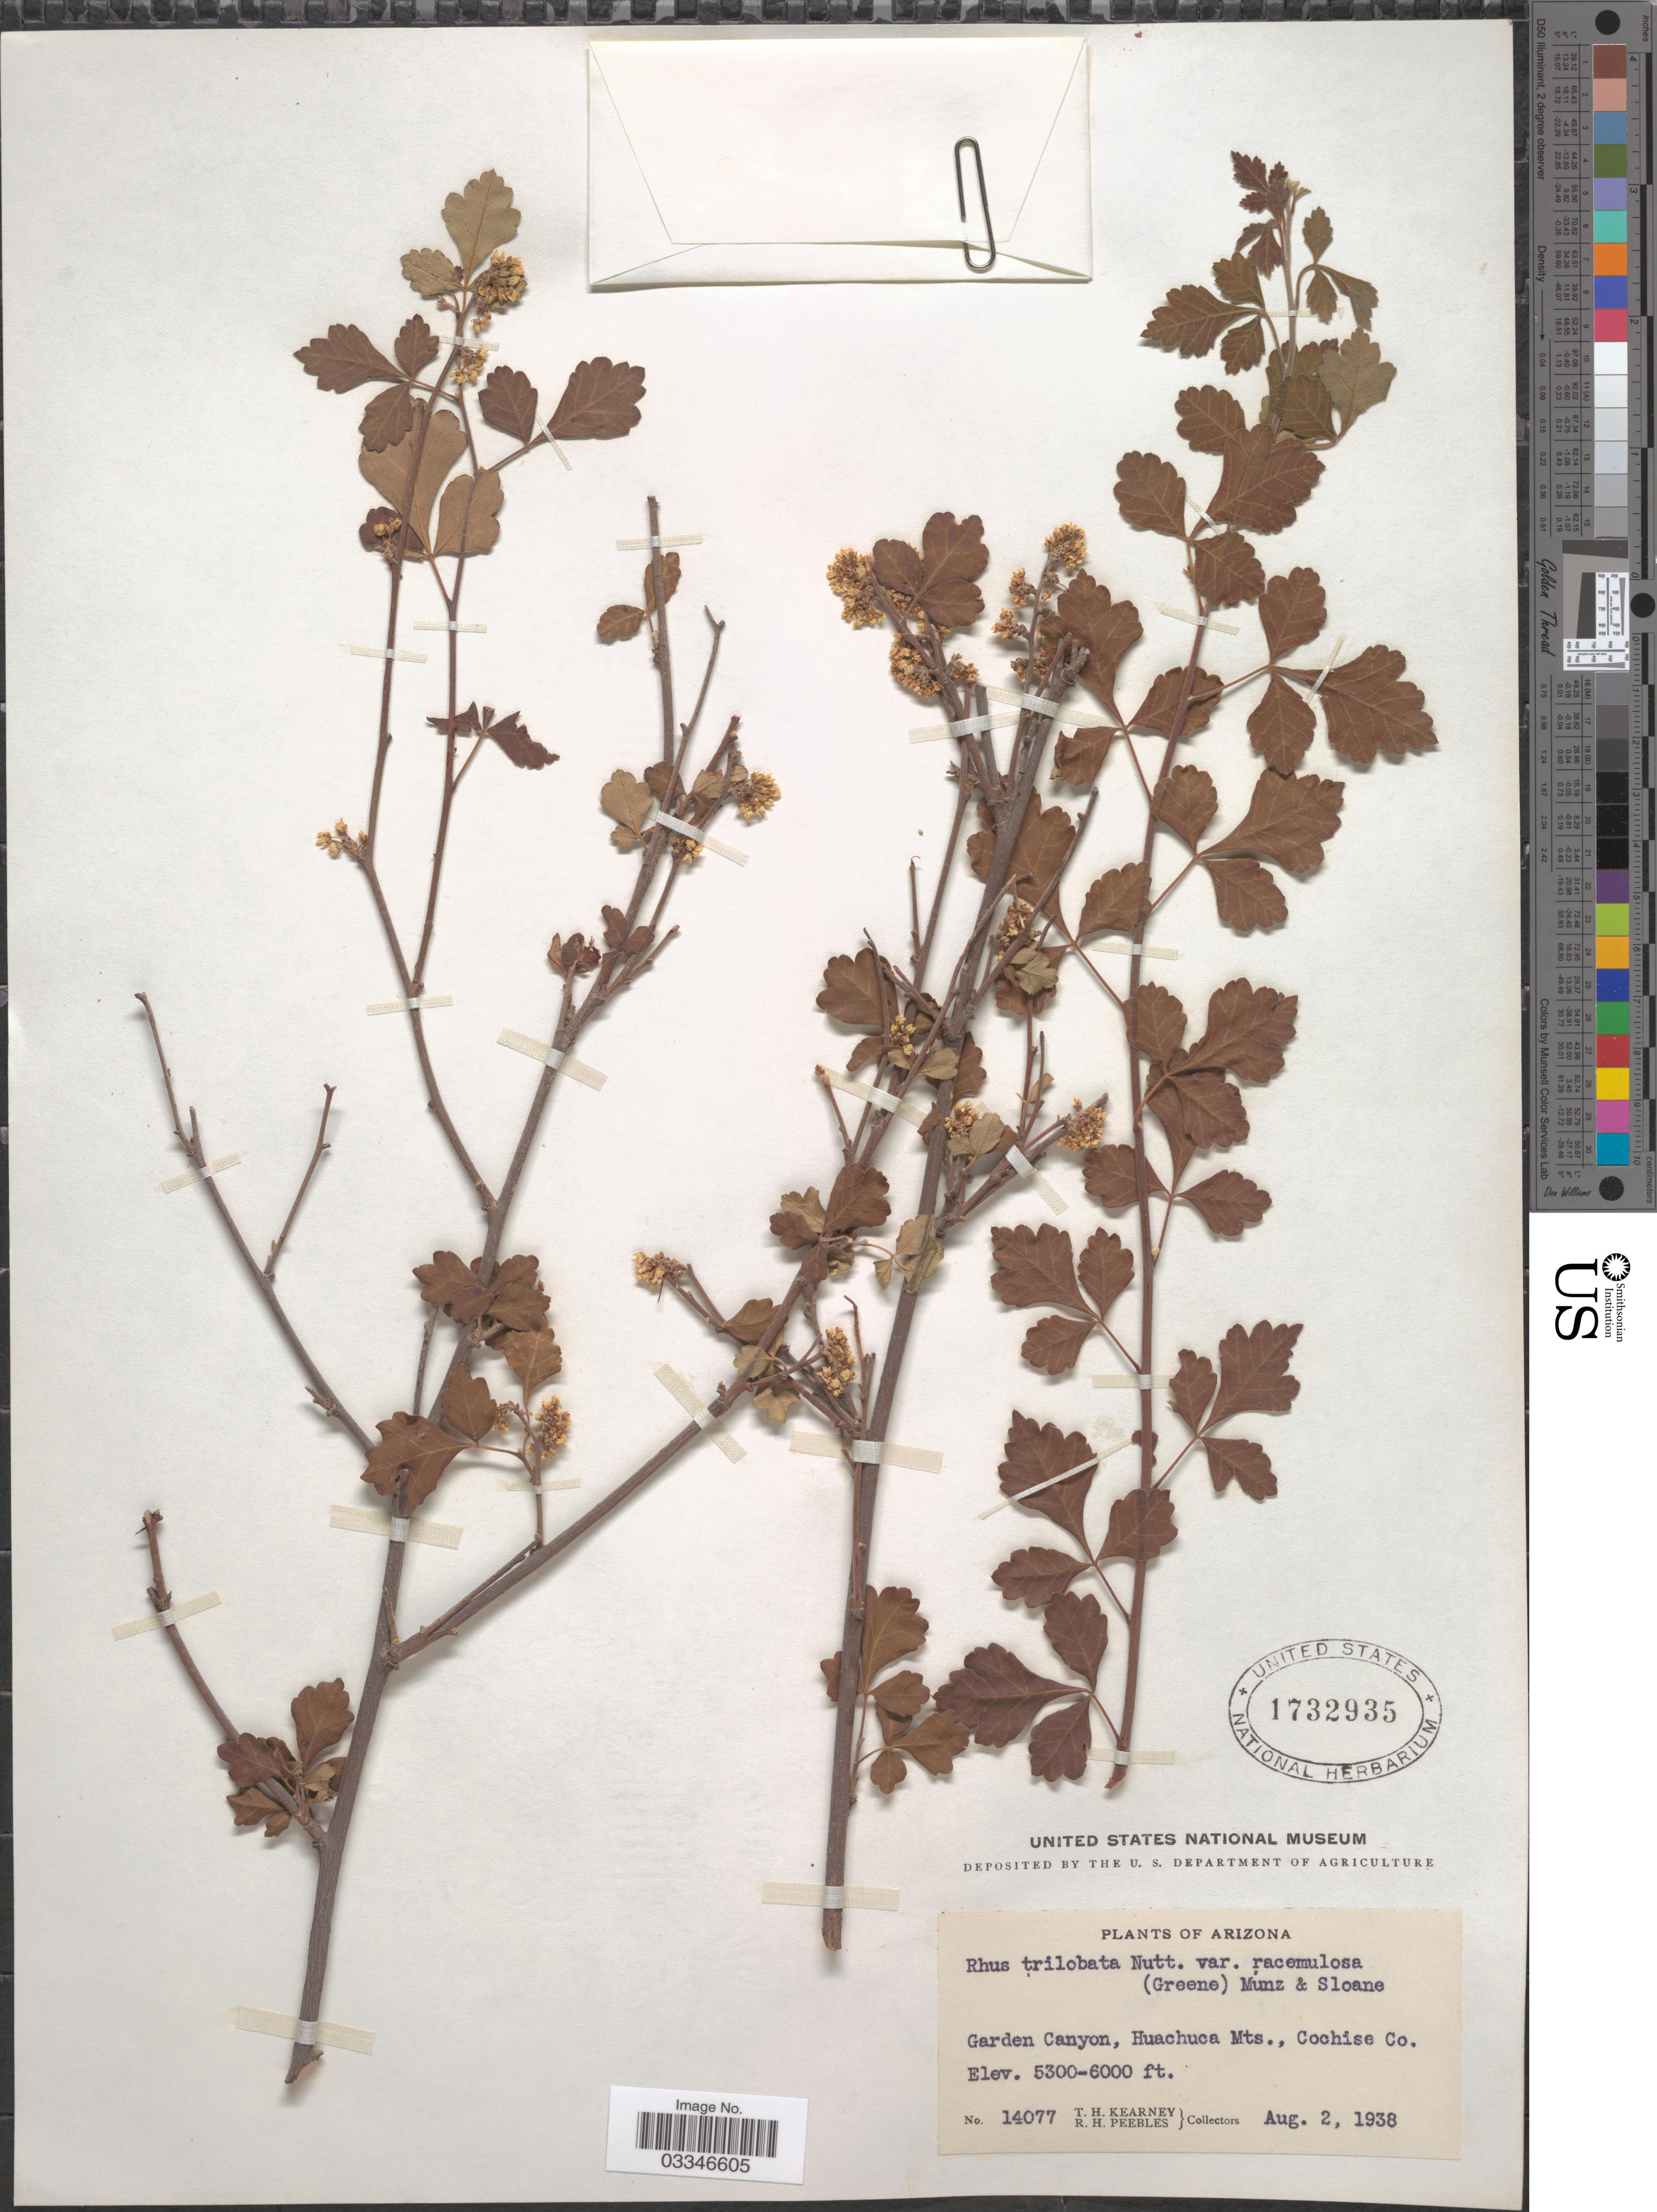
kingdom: Plantae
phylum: Tracheophyta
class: Magnoliopsida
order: Sapindales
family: Anacardiaceae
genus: Rhus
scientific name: Rhus trilobata var. racemulosa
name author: (Greene) F.A. Barkley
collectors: T. H. Kearney & R. H. Peebles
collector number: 14077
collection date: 1938-08-02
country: United States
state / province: Arizona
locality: Garden Canyon, Huachuca Mts., Cochise Co.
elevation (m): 1615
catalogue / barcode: US 1732935